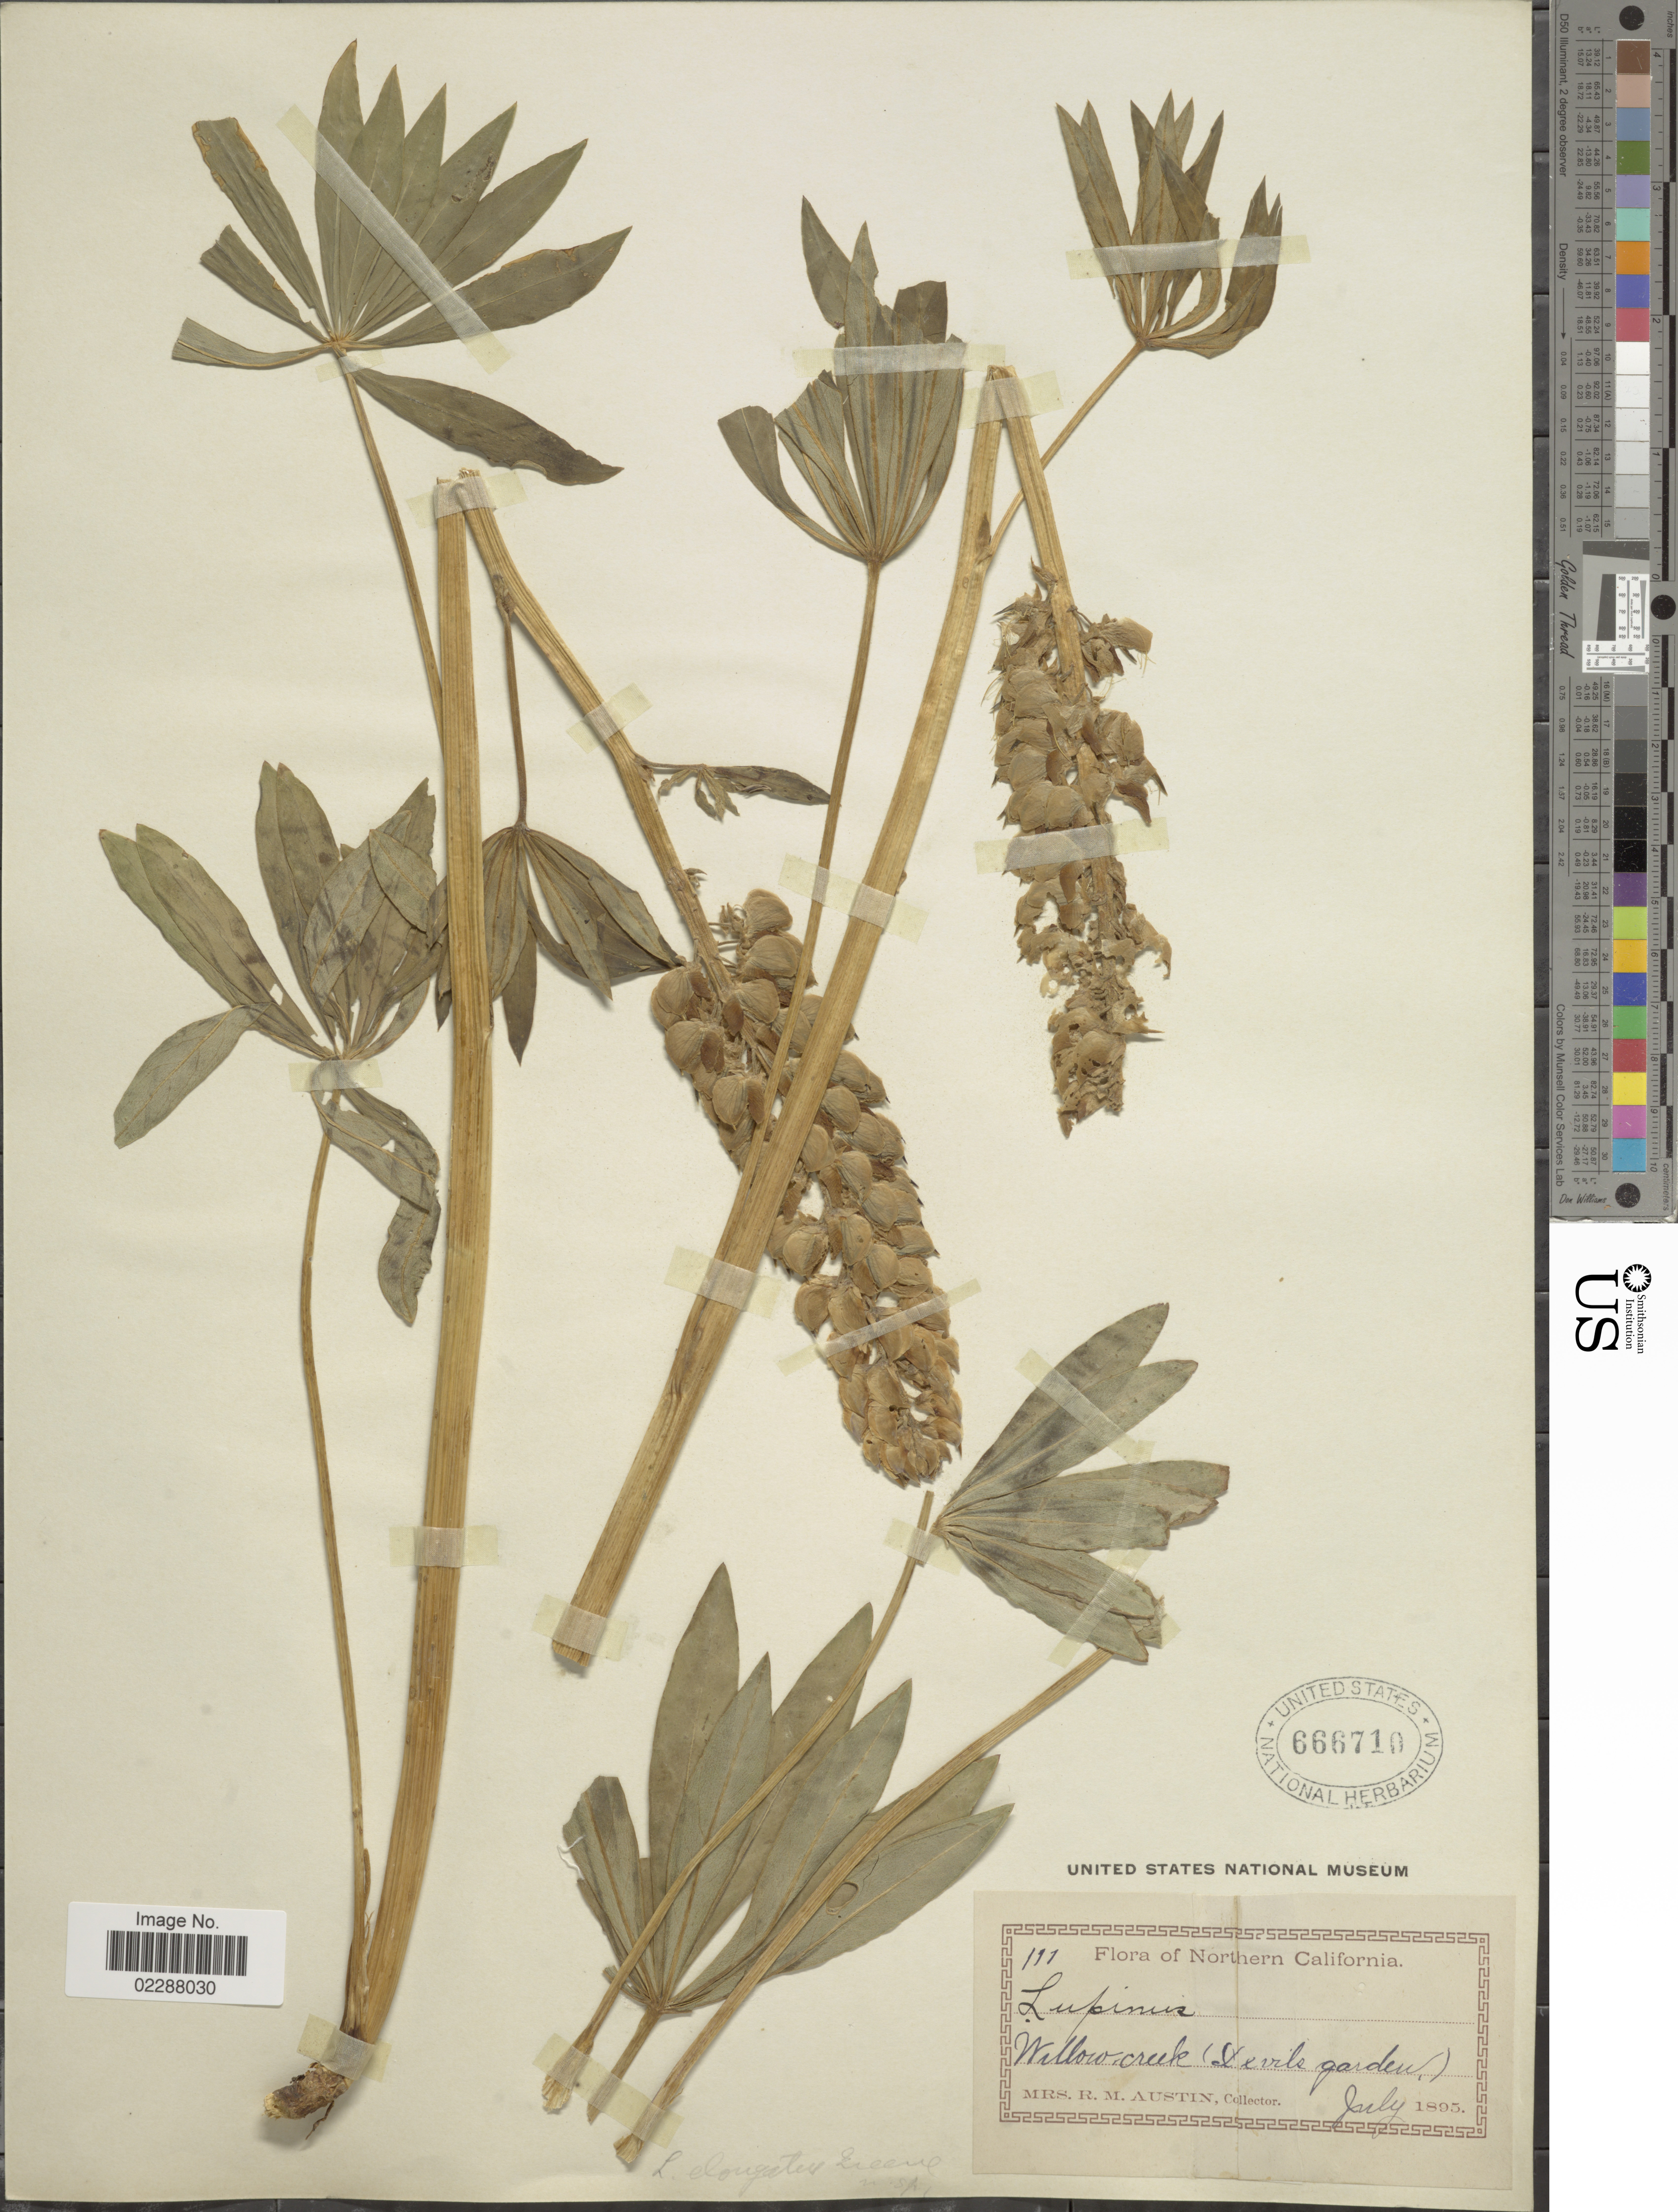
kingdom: Plantae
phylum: Tracheophyta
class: Magnoliopsida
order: Fabales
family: Fabaceae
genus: Lupinus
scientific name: Lupinus superbus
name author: A. Heller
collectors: R. Austin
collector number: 111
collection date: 1805-07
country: United States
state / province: California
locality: Northern California, Willow Creek (Devils Garden)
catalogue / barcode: US 666710